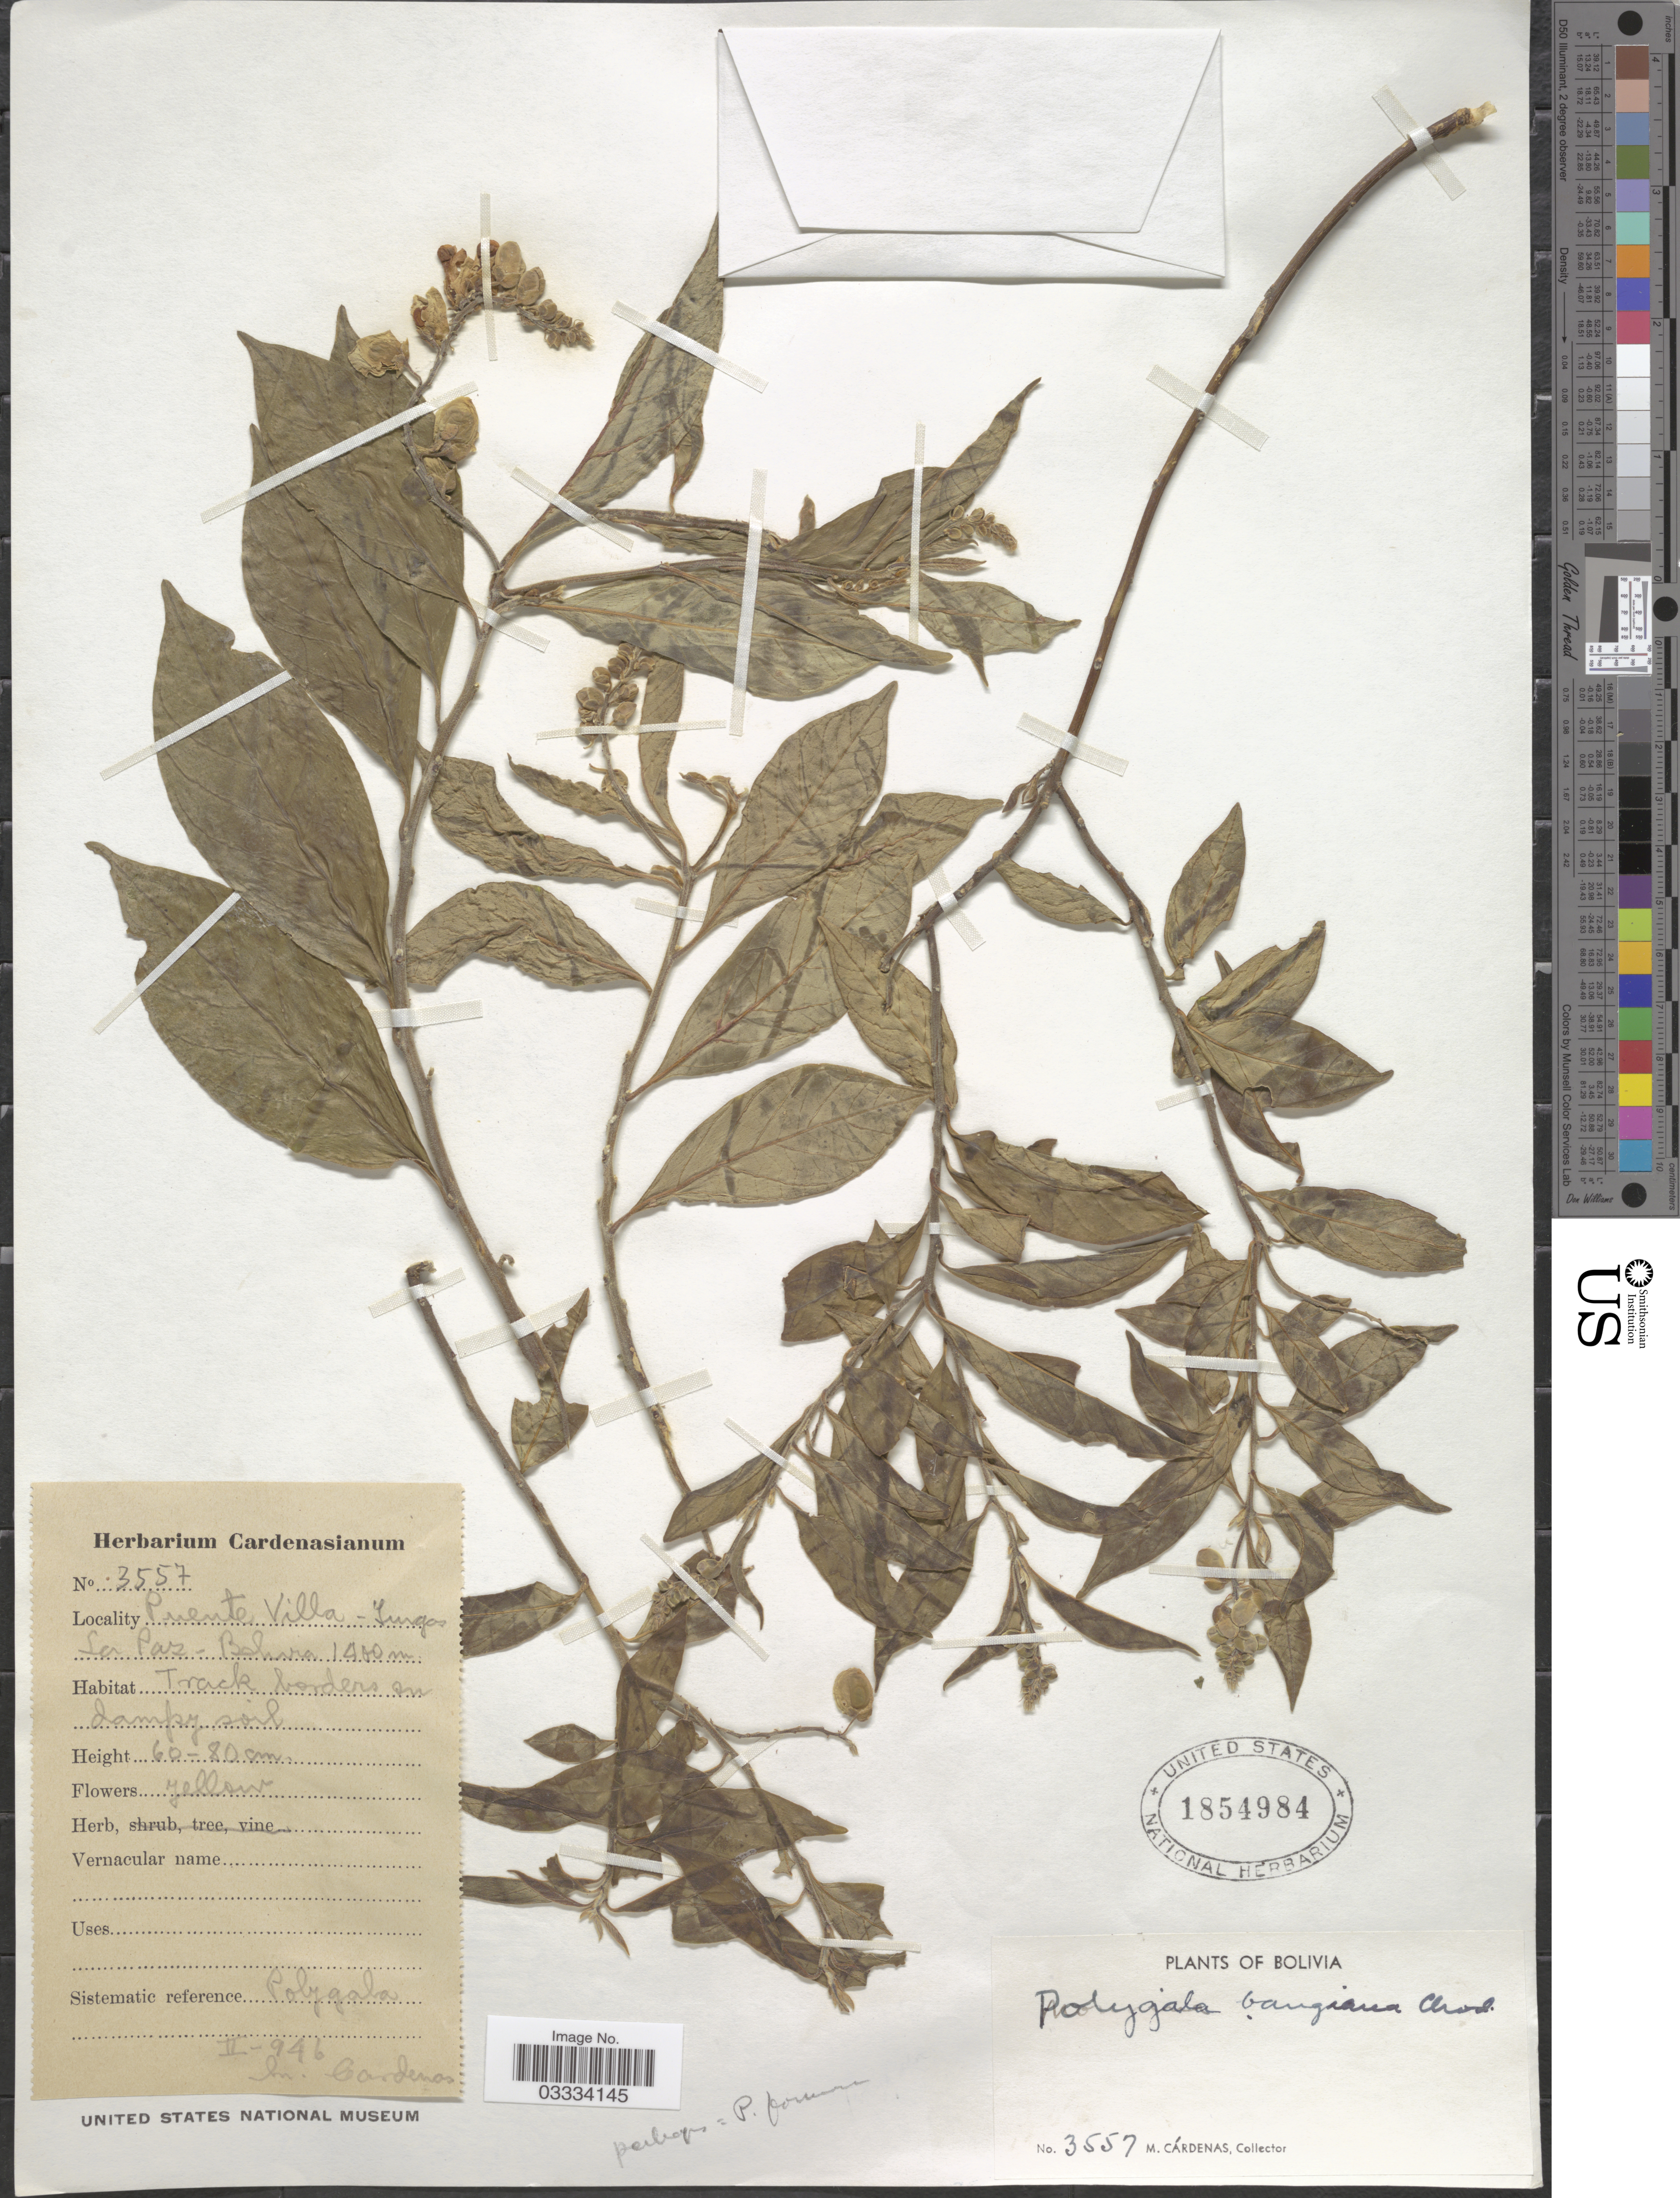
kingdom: Plantae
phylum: Tracheophyta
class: Magnoliopsida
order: Fabales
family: Polygalaceae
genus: Caamembeca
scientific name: Caamembeca andina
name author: (A.W. Benn.) J.F.B. Pastore & Mabb.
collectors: M. Cárdenas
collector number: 3557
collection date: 1946-02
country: Bolivia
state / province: La Paz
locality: Puente Villa - Yungas.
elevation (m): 1400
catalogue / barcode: US 1854984